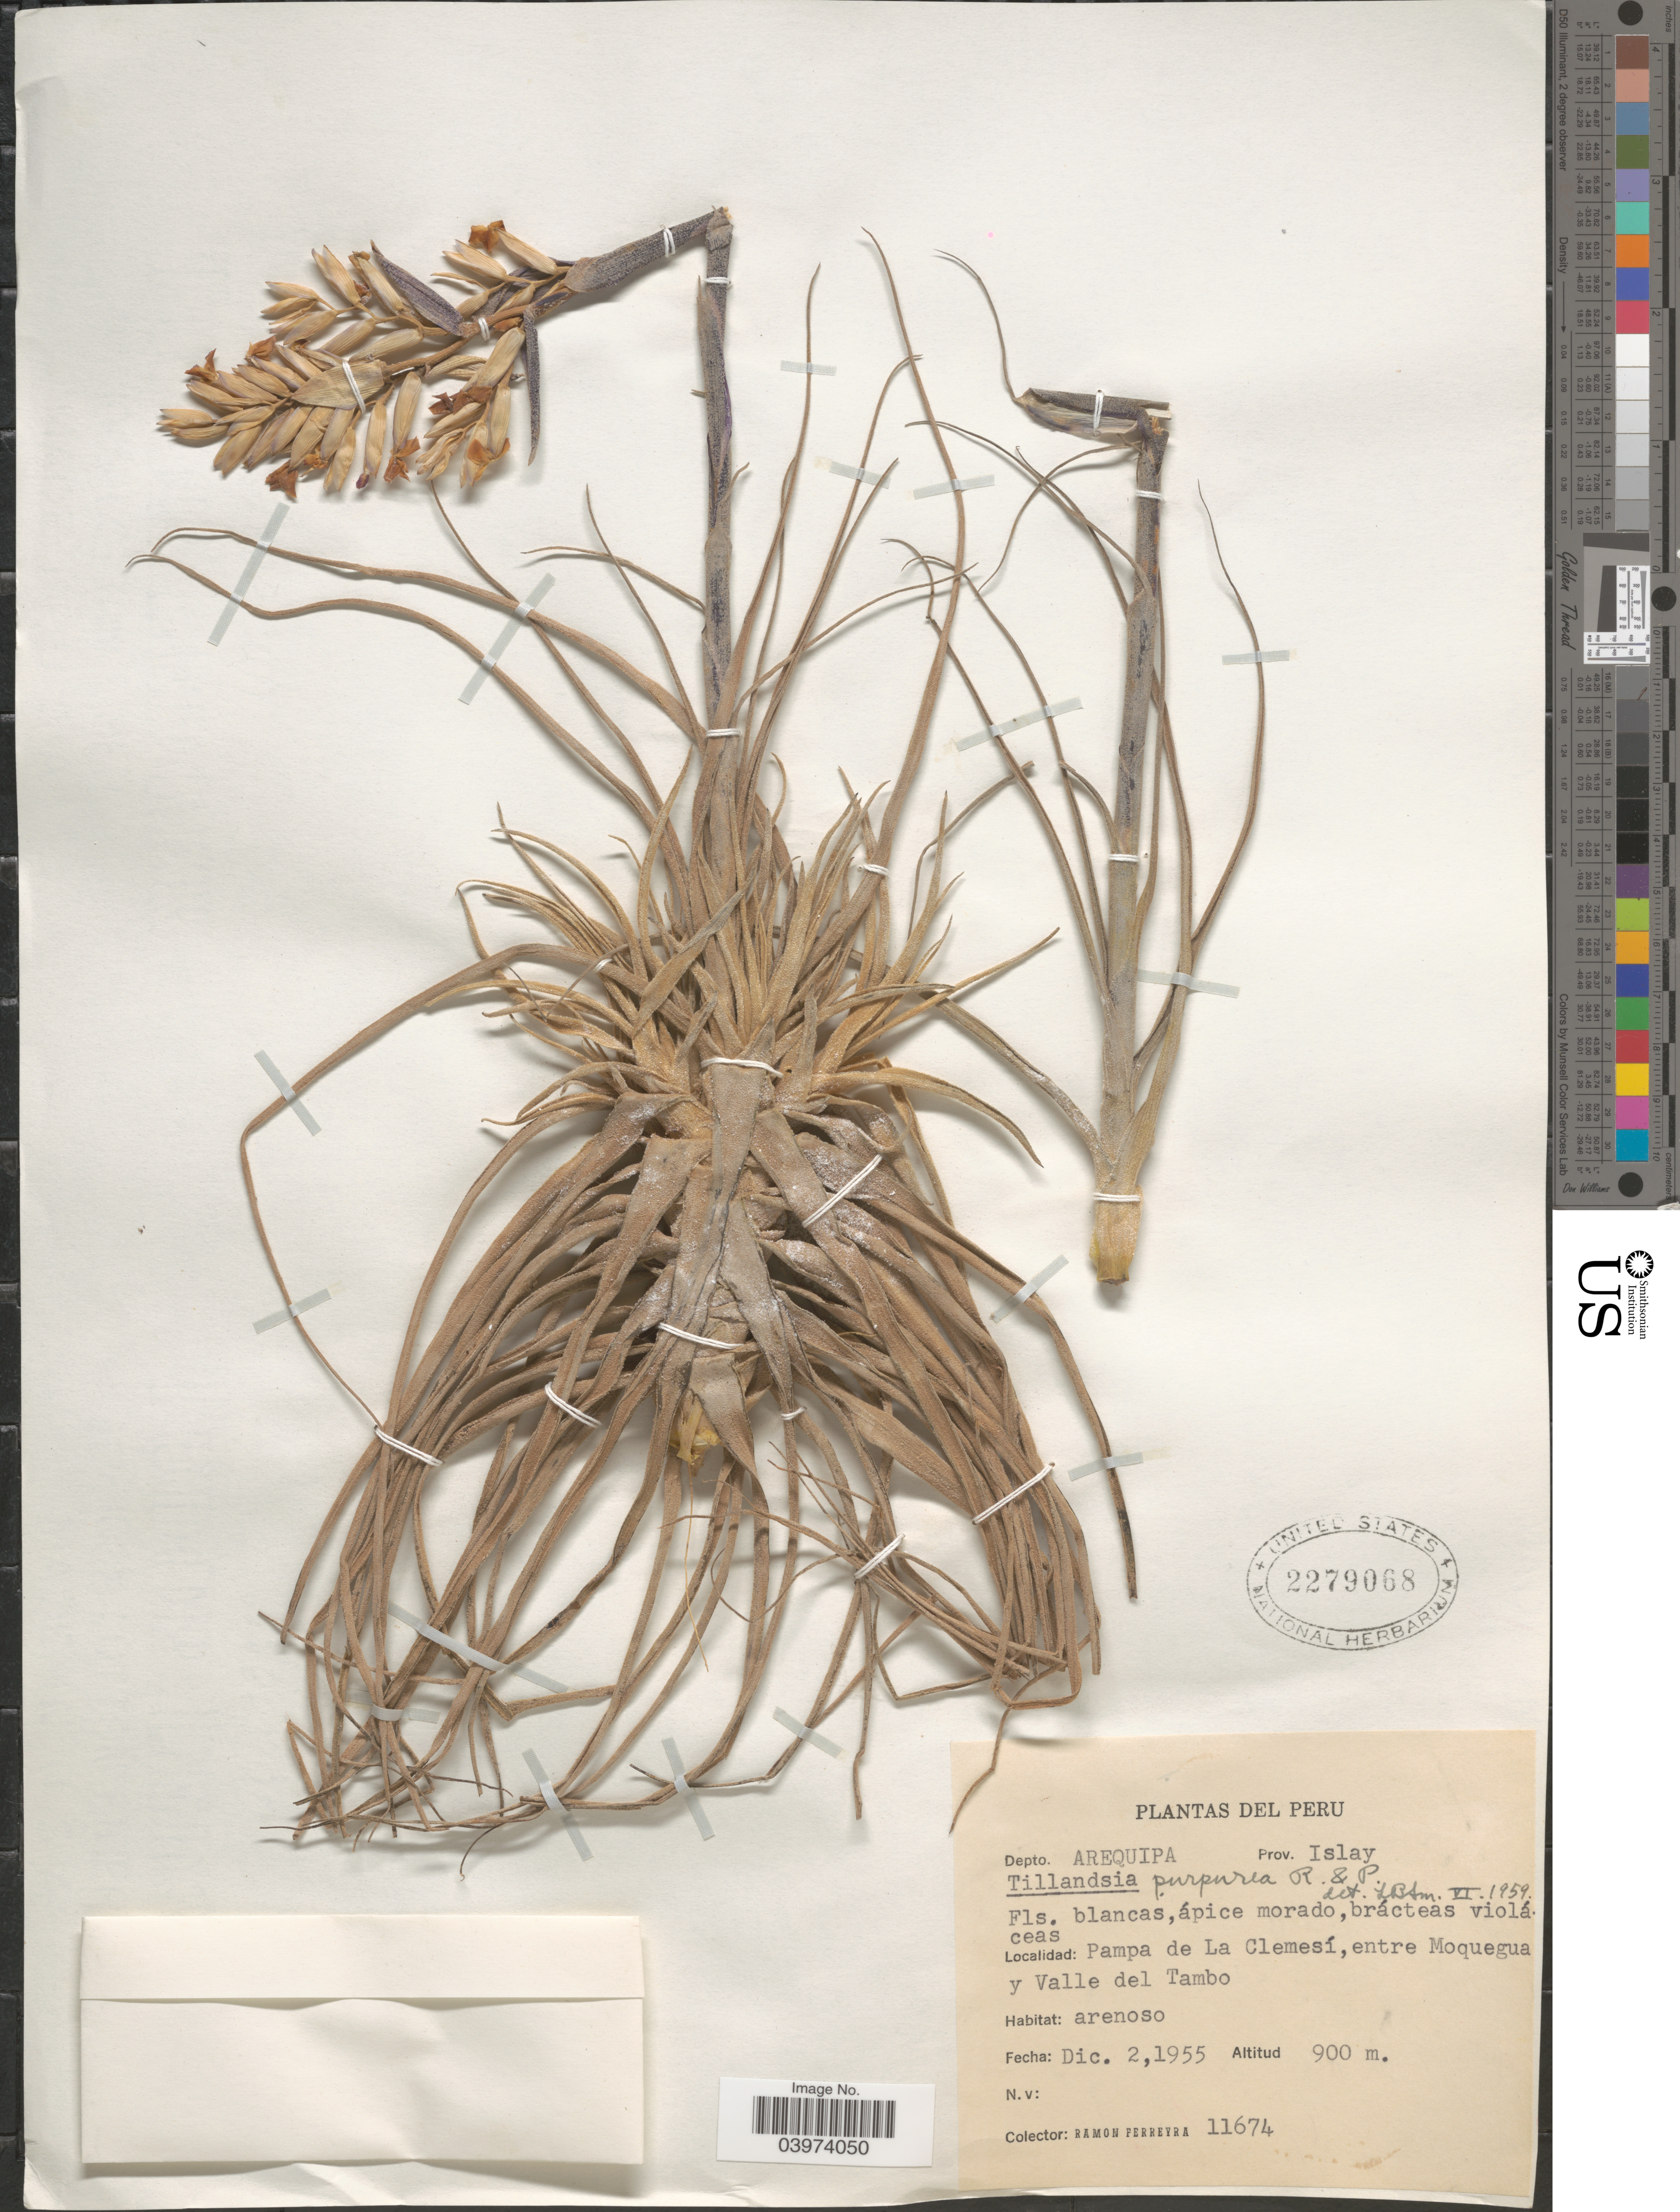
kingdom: Plantae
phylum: Tracheophyta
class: Liliopsida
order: Poales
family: Bromeliaceae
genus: Tillandsia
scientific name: Tillandsia purpurea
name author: Ruiz & Pav.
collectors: R. A. Ferreyra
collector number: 11674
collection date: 1955-12-02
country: Peru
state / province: Arequipa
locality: Depto. Arequipa. Prov. Islay. Pampa de La Clemesí, entre Moquegua y Valle del Tambo.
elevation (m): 900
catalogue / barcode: US 2279068